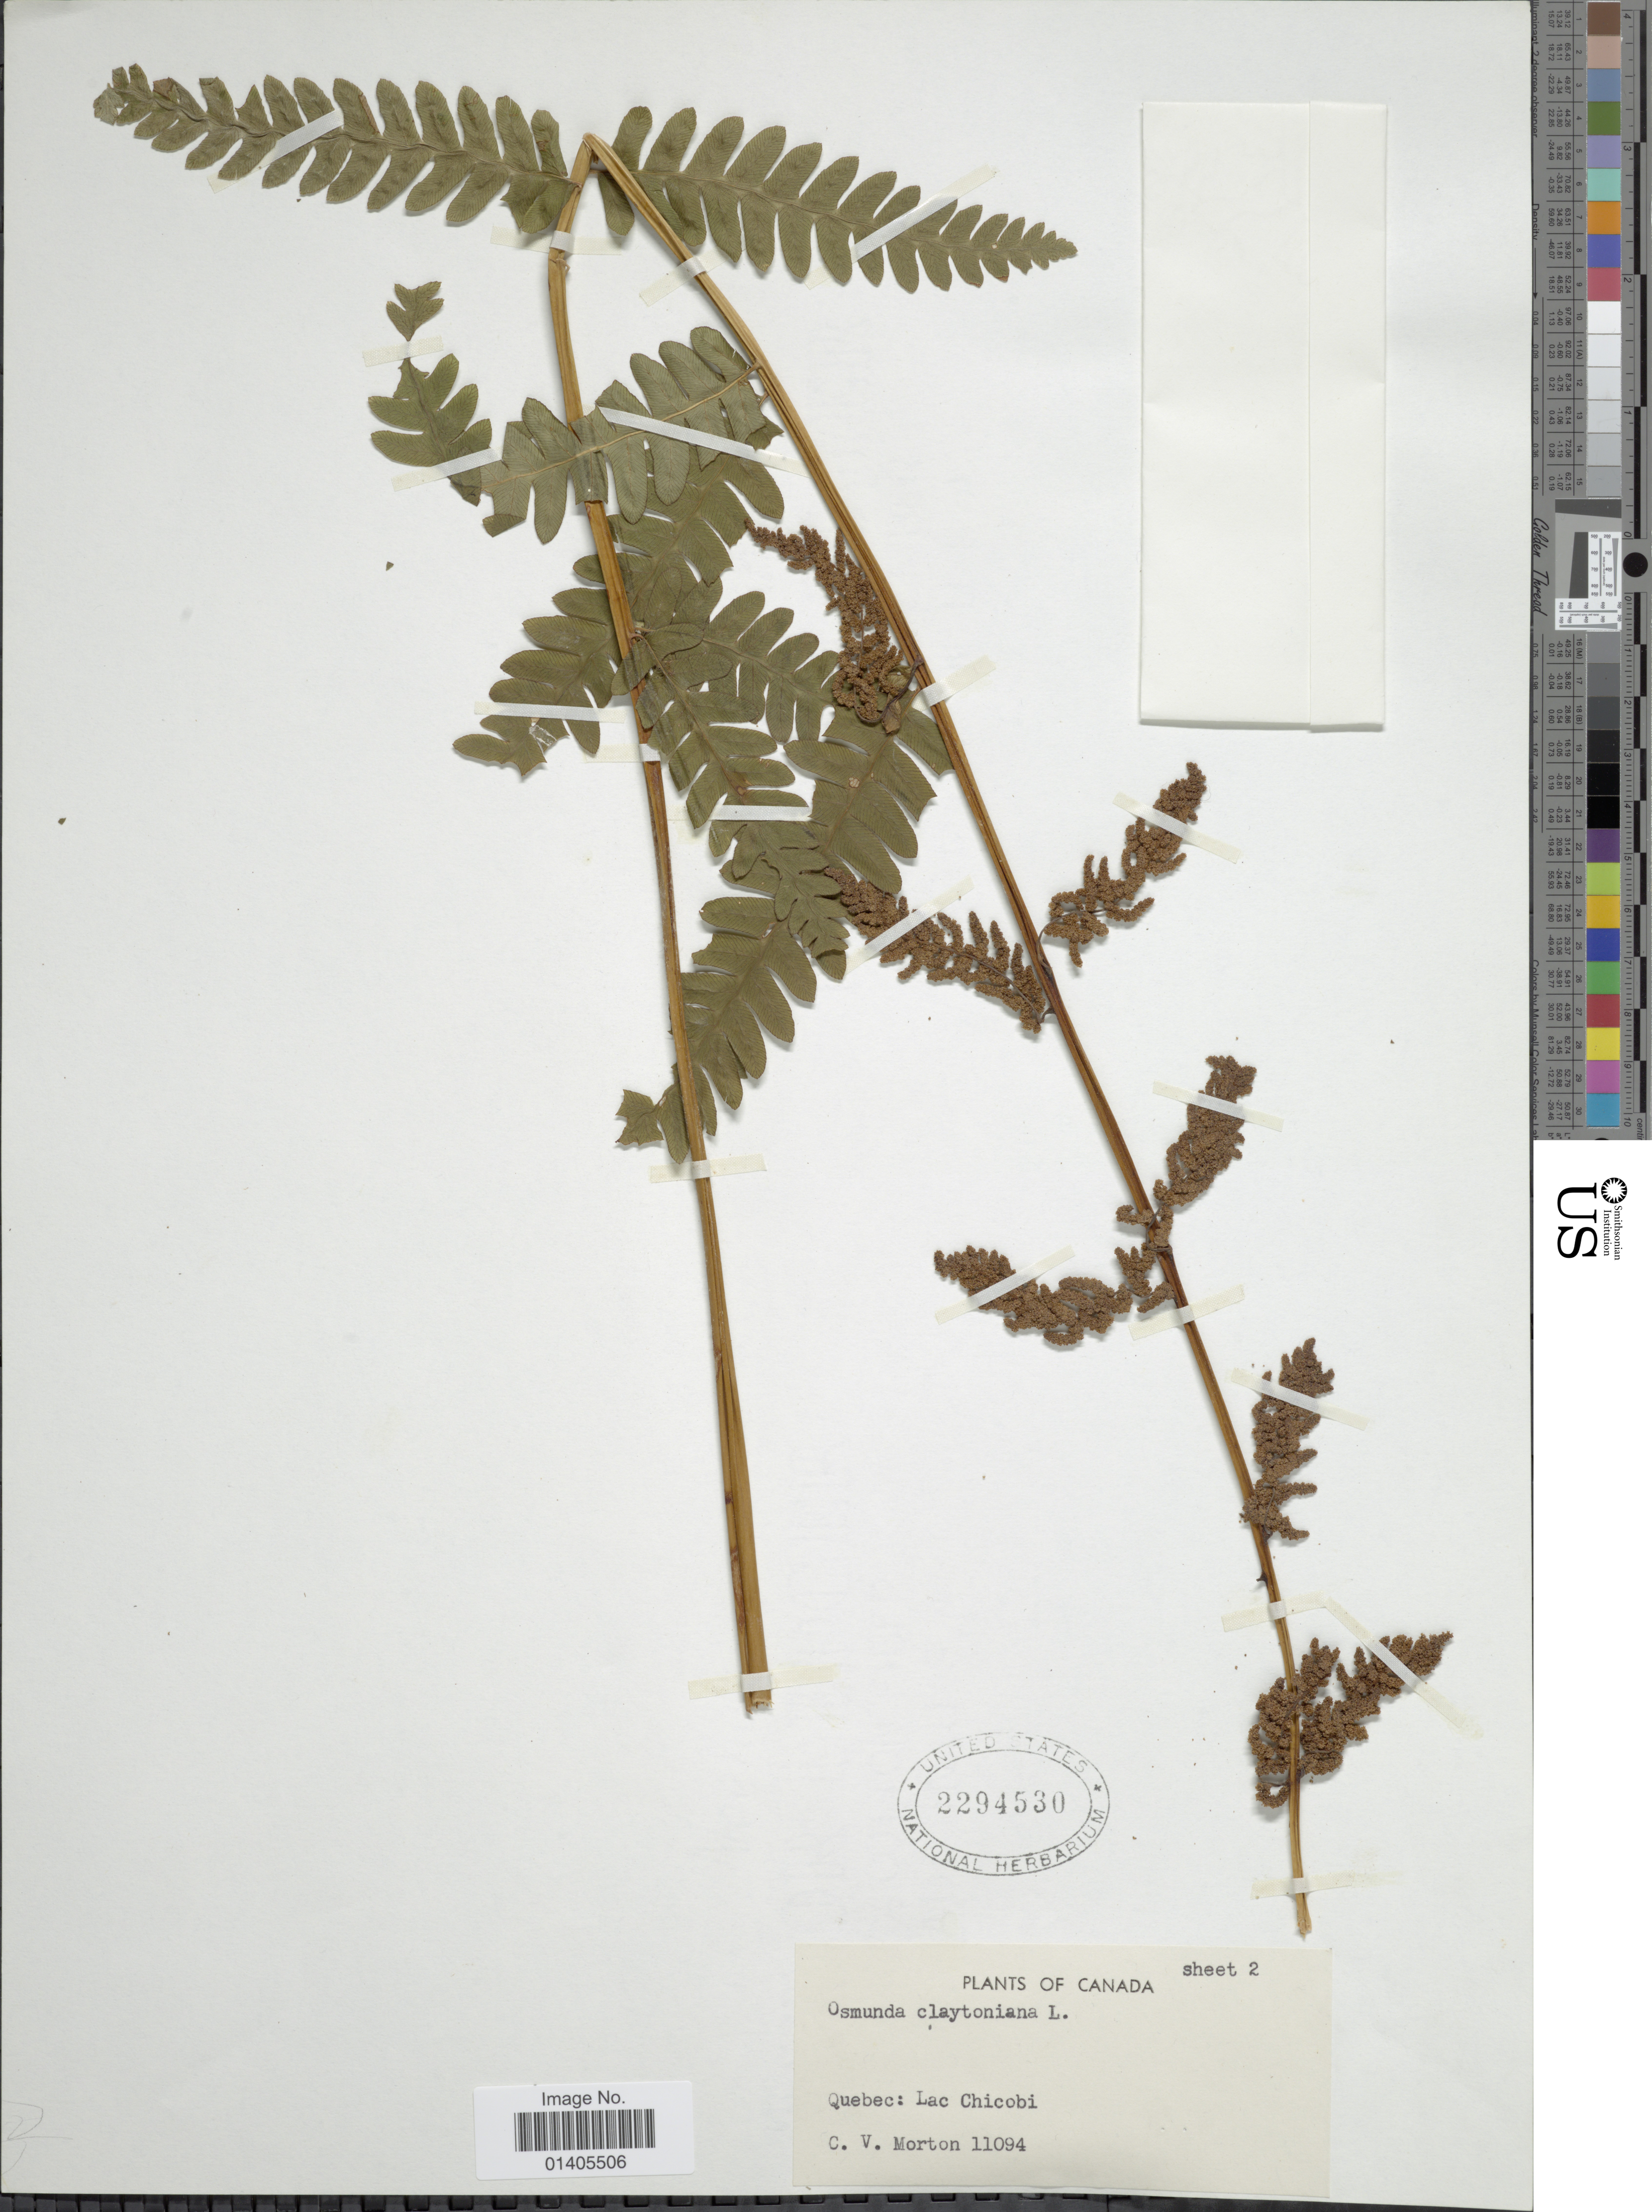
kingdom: Plantae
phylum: Tracheophyta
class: Polypodiopsida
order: Osmundales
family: Osmundaceae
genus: Osmunda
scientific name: Osmunda claytoniana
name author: (L.) Tagawa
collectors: C. V. Morton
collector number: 11094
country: Canada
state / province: Quebec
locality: Lac Chicobi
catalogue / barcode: US 2294530